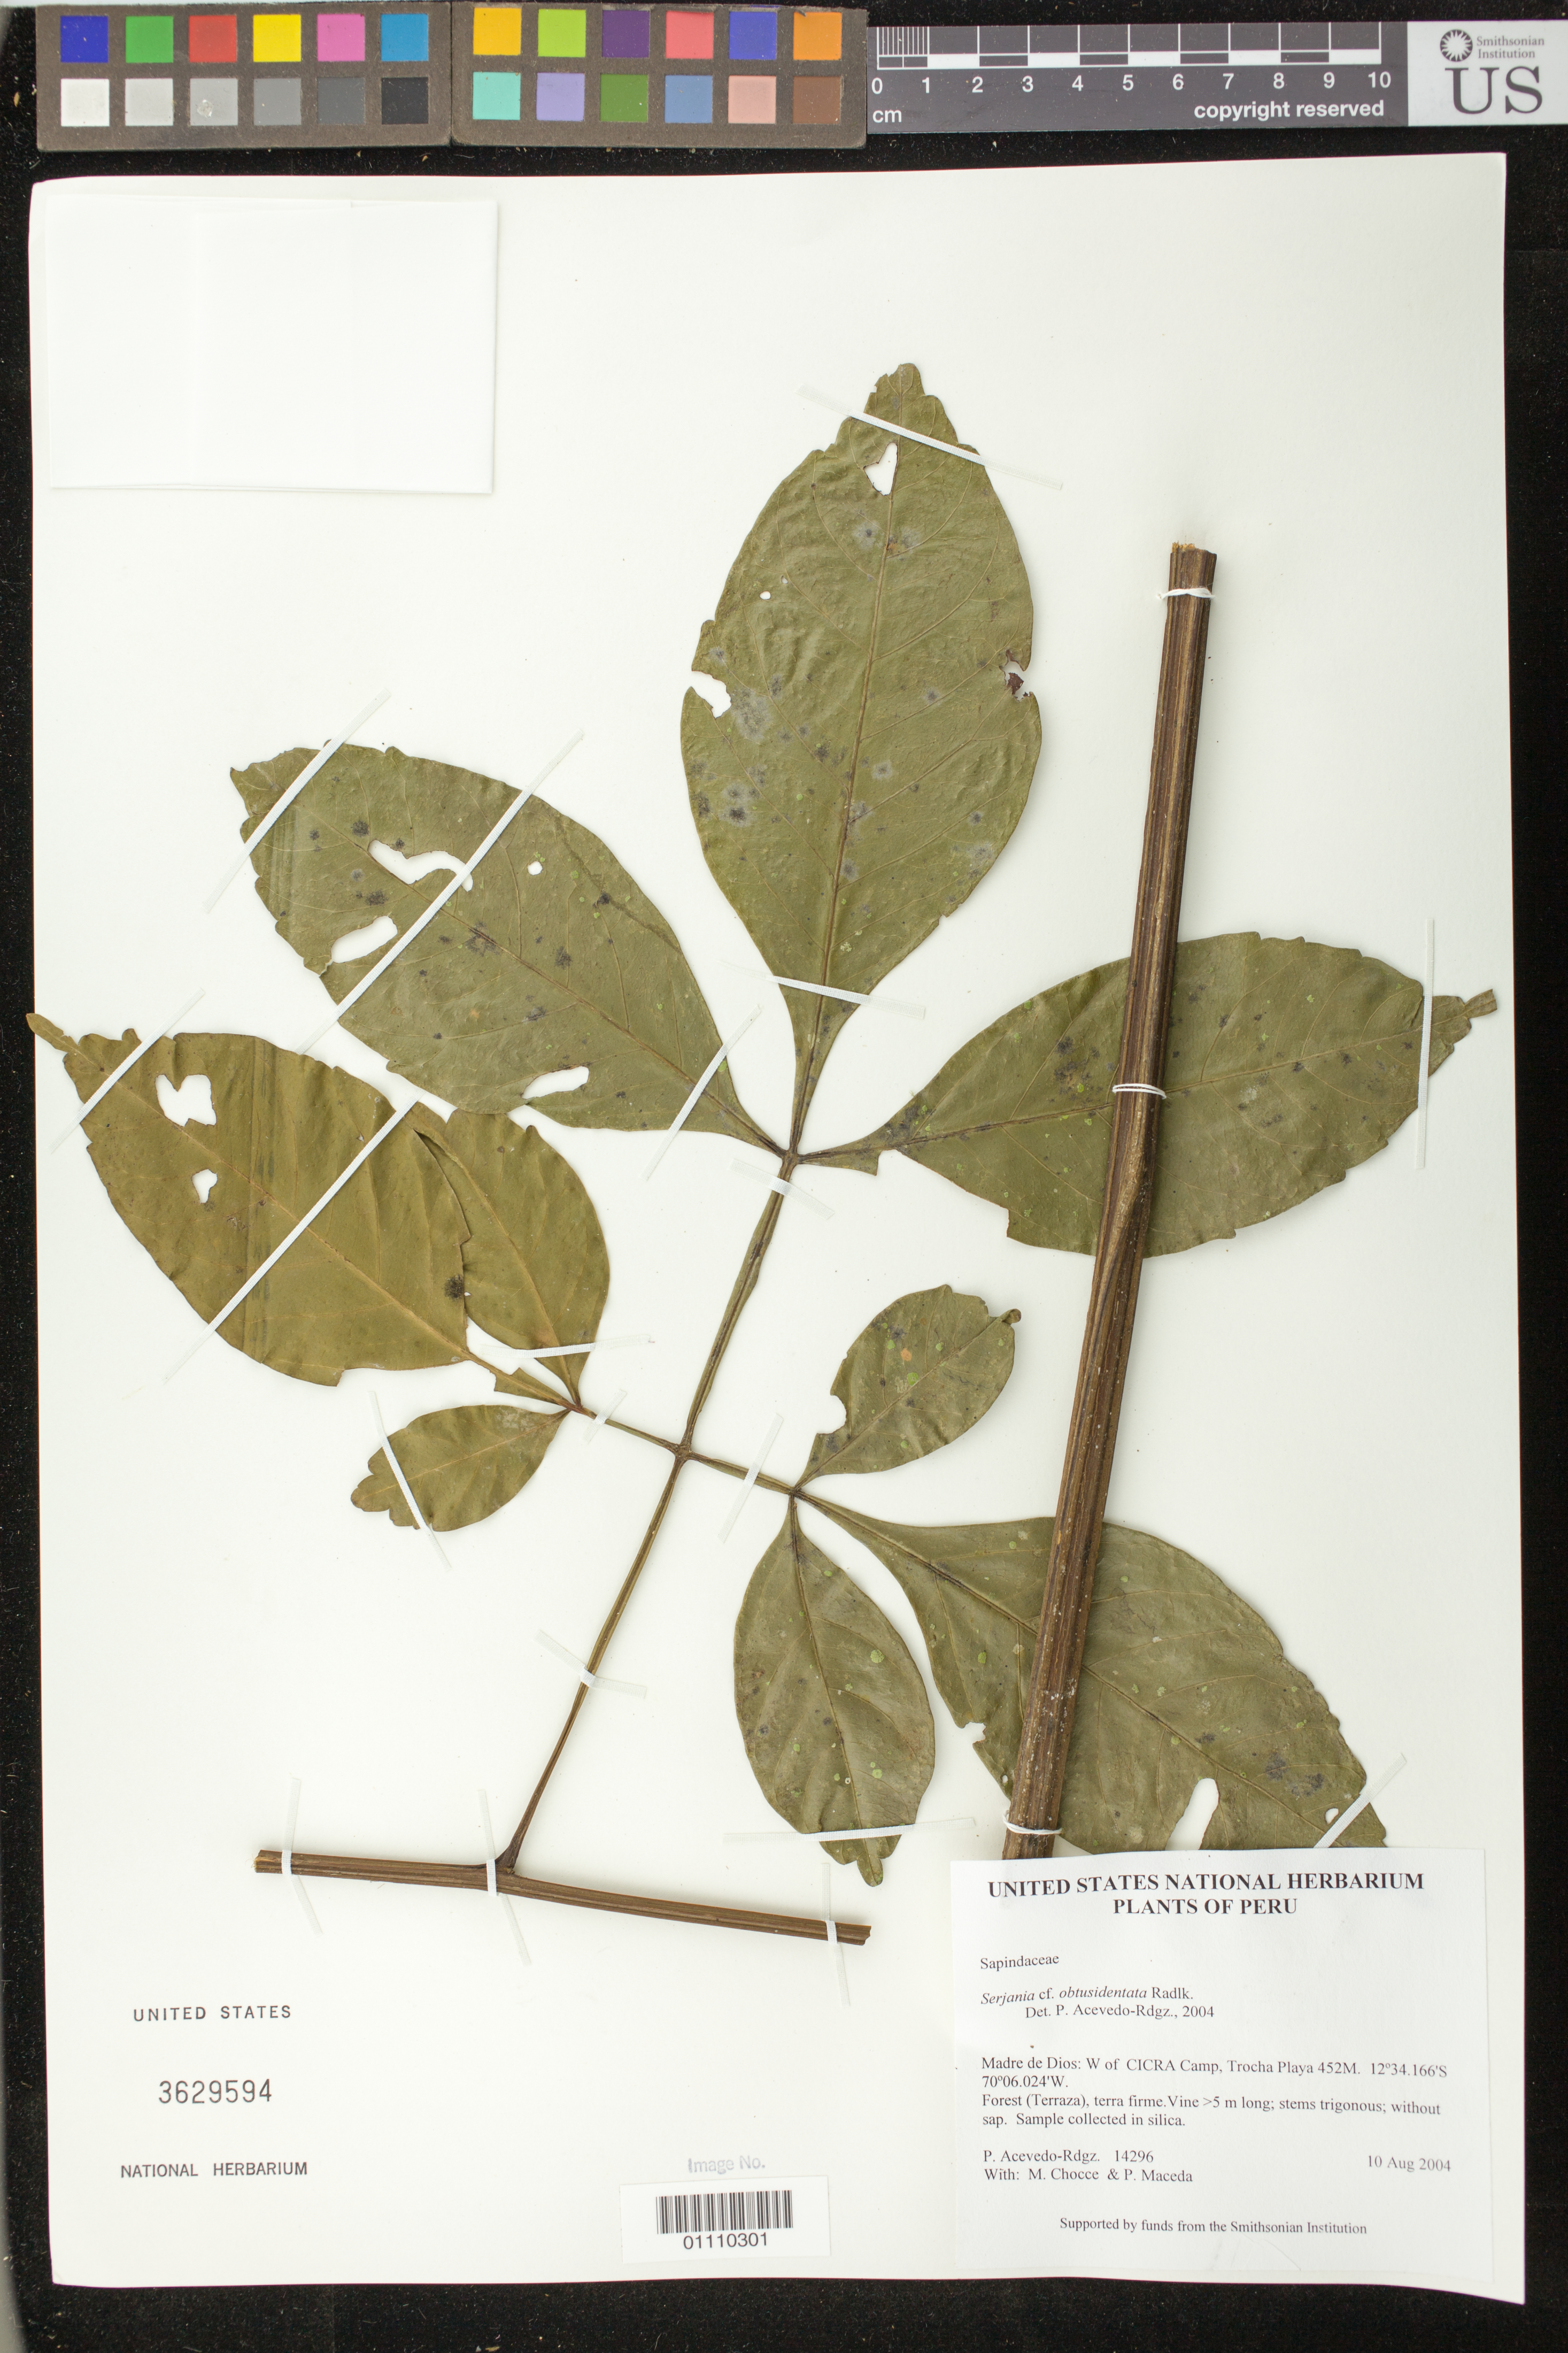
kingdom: Plantae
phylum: Tracheophyta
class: Magnoliopsida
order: Sapindales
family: Sapindaceae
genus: Serjania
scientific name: Serjania obtusidentata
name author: Radlk.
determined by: Acevedo-Rodríguez, P., (BOT), Smithsonian Institution - National Museum of Natural History (UNITED STATES)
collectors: P. Acevedo-Rodr., M. Chocce & P. Maceda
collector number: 14296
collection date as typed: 10 Aug 2004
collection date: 2004-08-10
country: Peru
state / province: Madre de Dios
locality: Madre de Dios: W of CICRA Camp, Trocha Playa 452M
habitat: Forest (Terraza), terra firme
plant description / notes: MO, US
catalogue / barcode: US 3629594